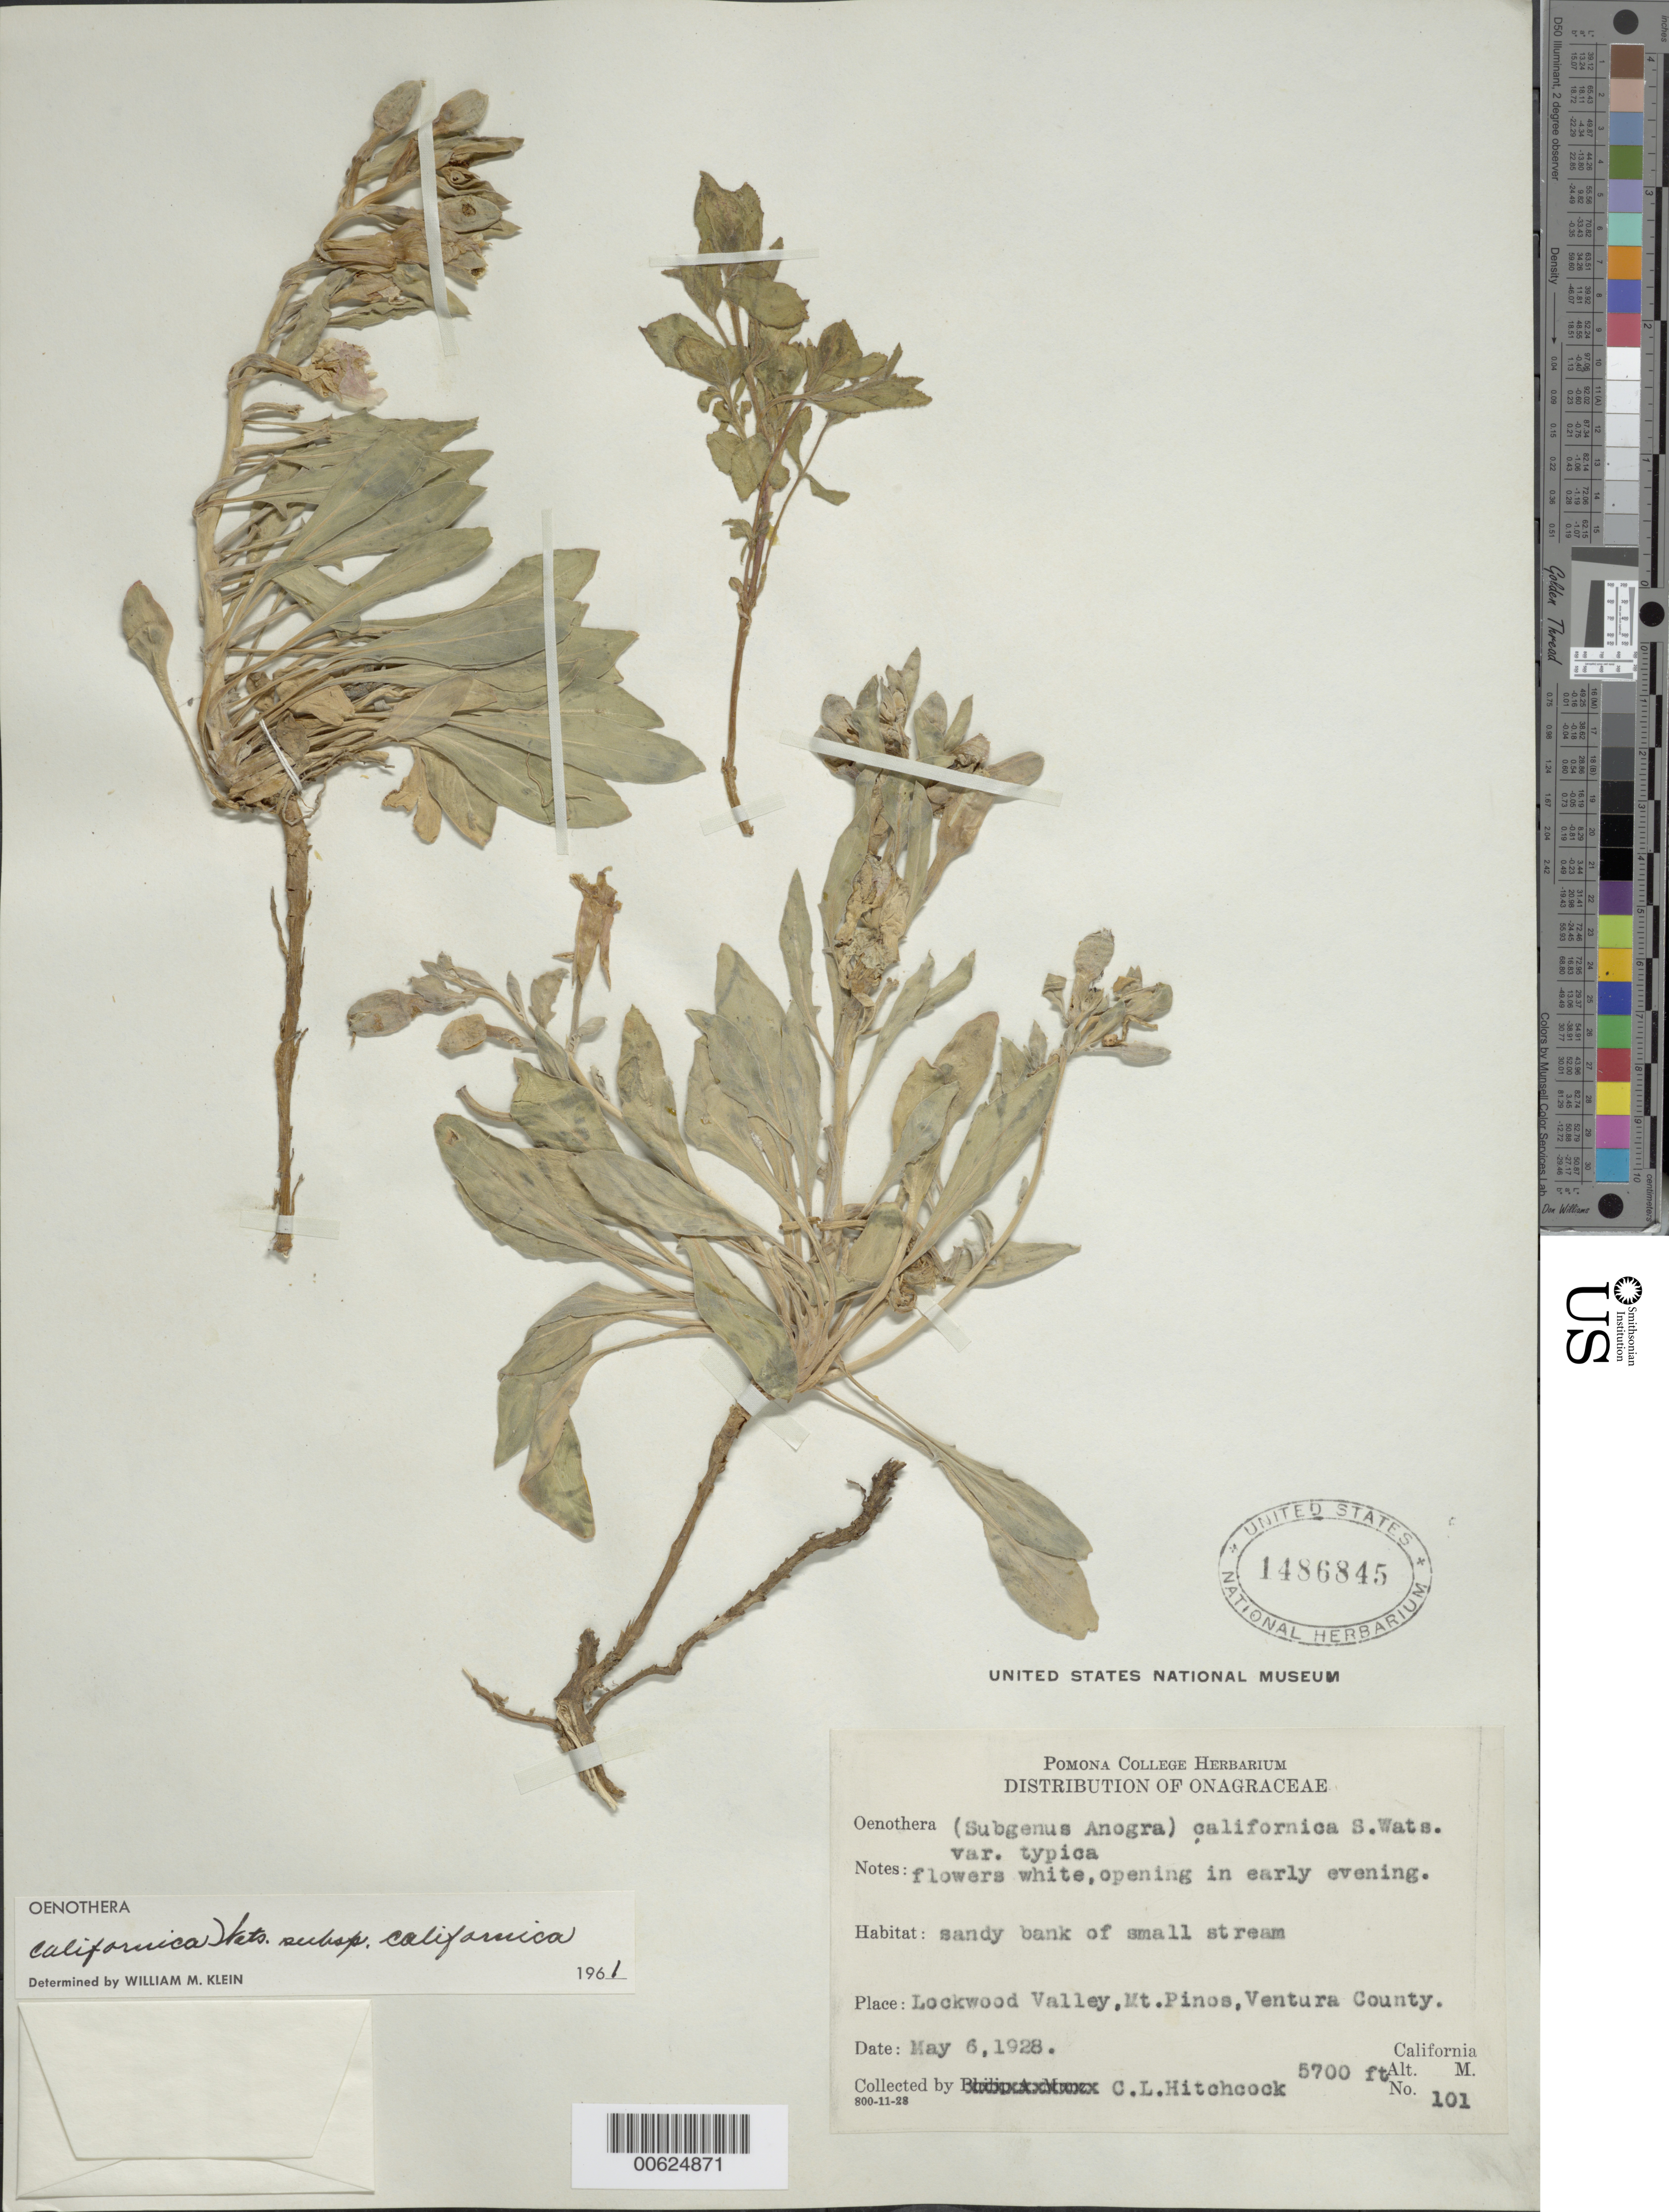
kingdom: Plantae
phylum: Tracheophyta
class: Magnoliopsida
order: Myrtales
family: Onagraceae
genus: Oenothera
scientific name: Oenothera avita subsp. californica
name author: (S. Watson) W.L. Wagner & Gandhi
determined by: Wagner, W. L., (BOT), Smithsonian Institution - National Museum of Natural History (UNITED STATES)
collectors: A. S. Hitchcock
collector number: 101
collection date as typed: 06 May 1928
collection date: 1928-05-06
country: United States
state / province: California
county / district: Ventura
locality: Lockwood Valley, Mt. Pinos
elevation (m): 1737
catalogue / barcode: US 1486845